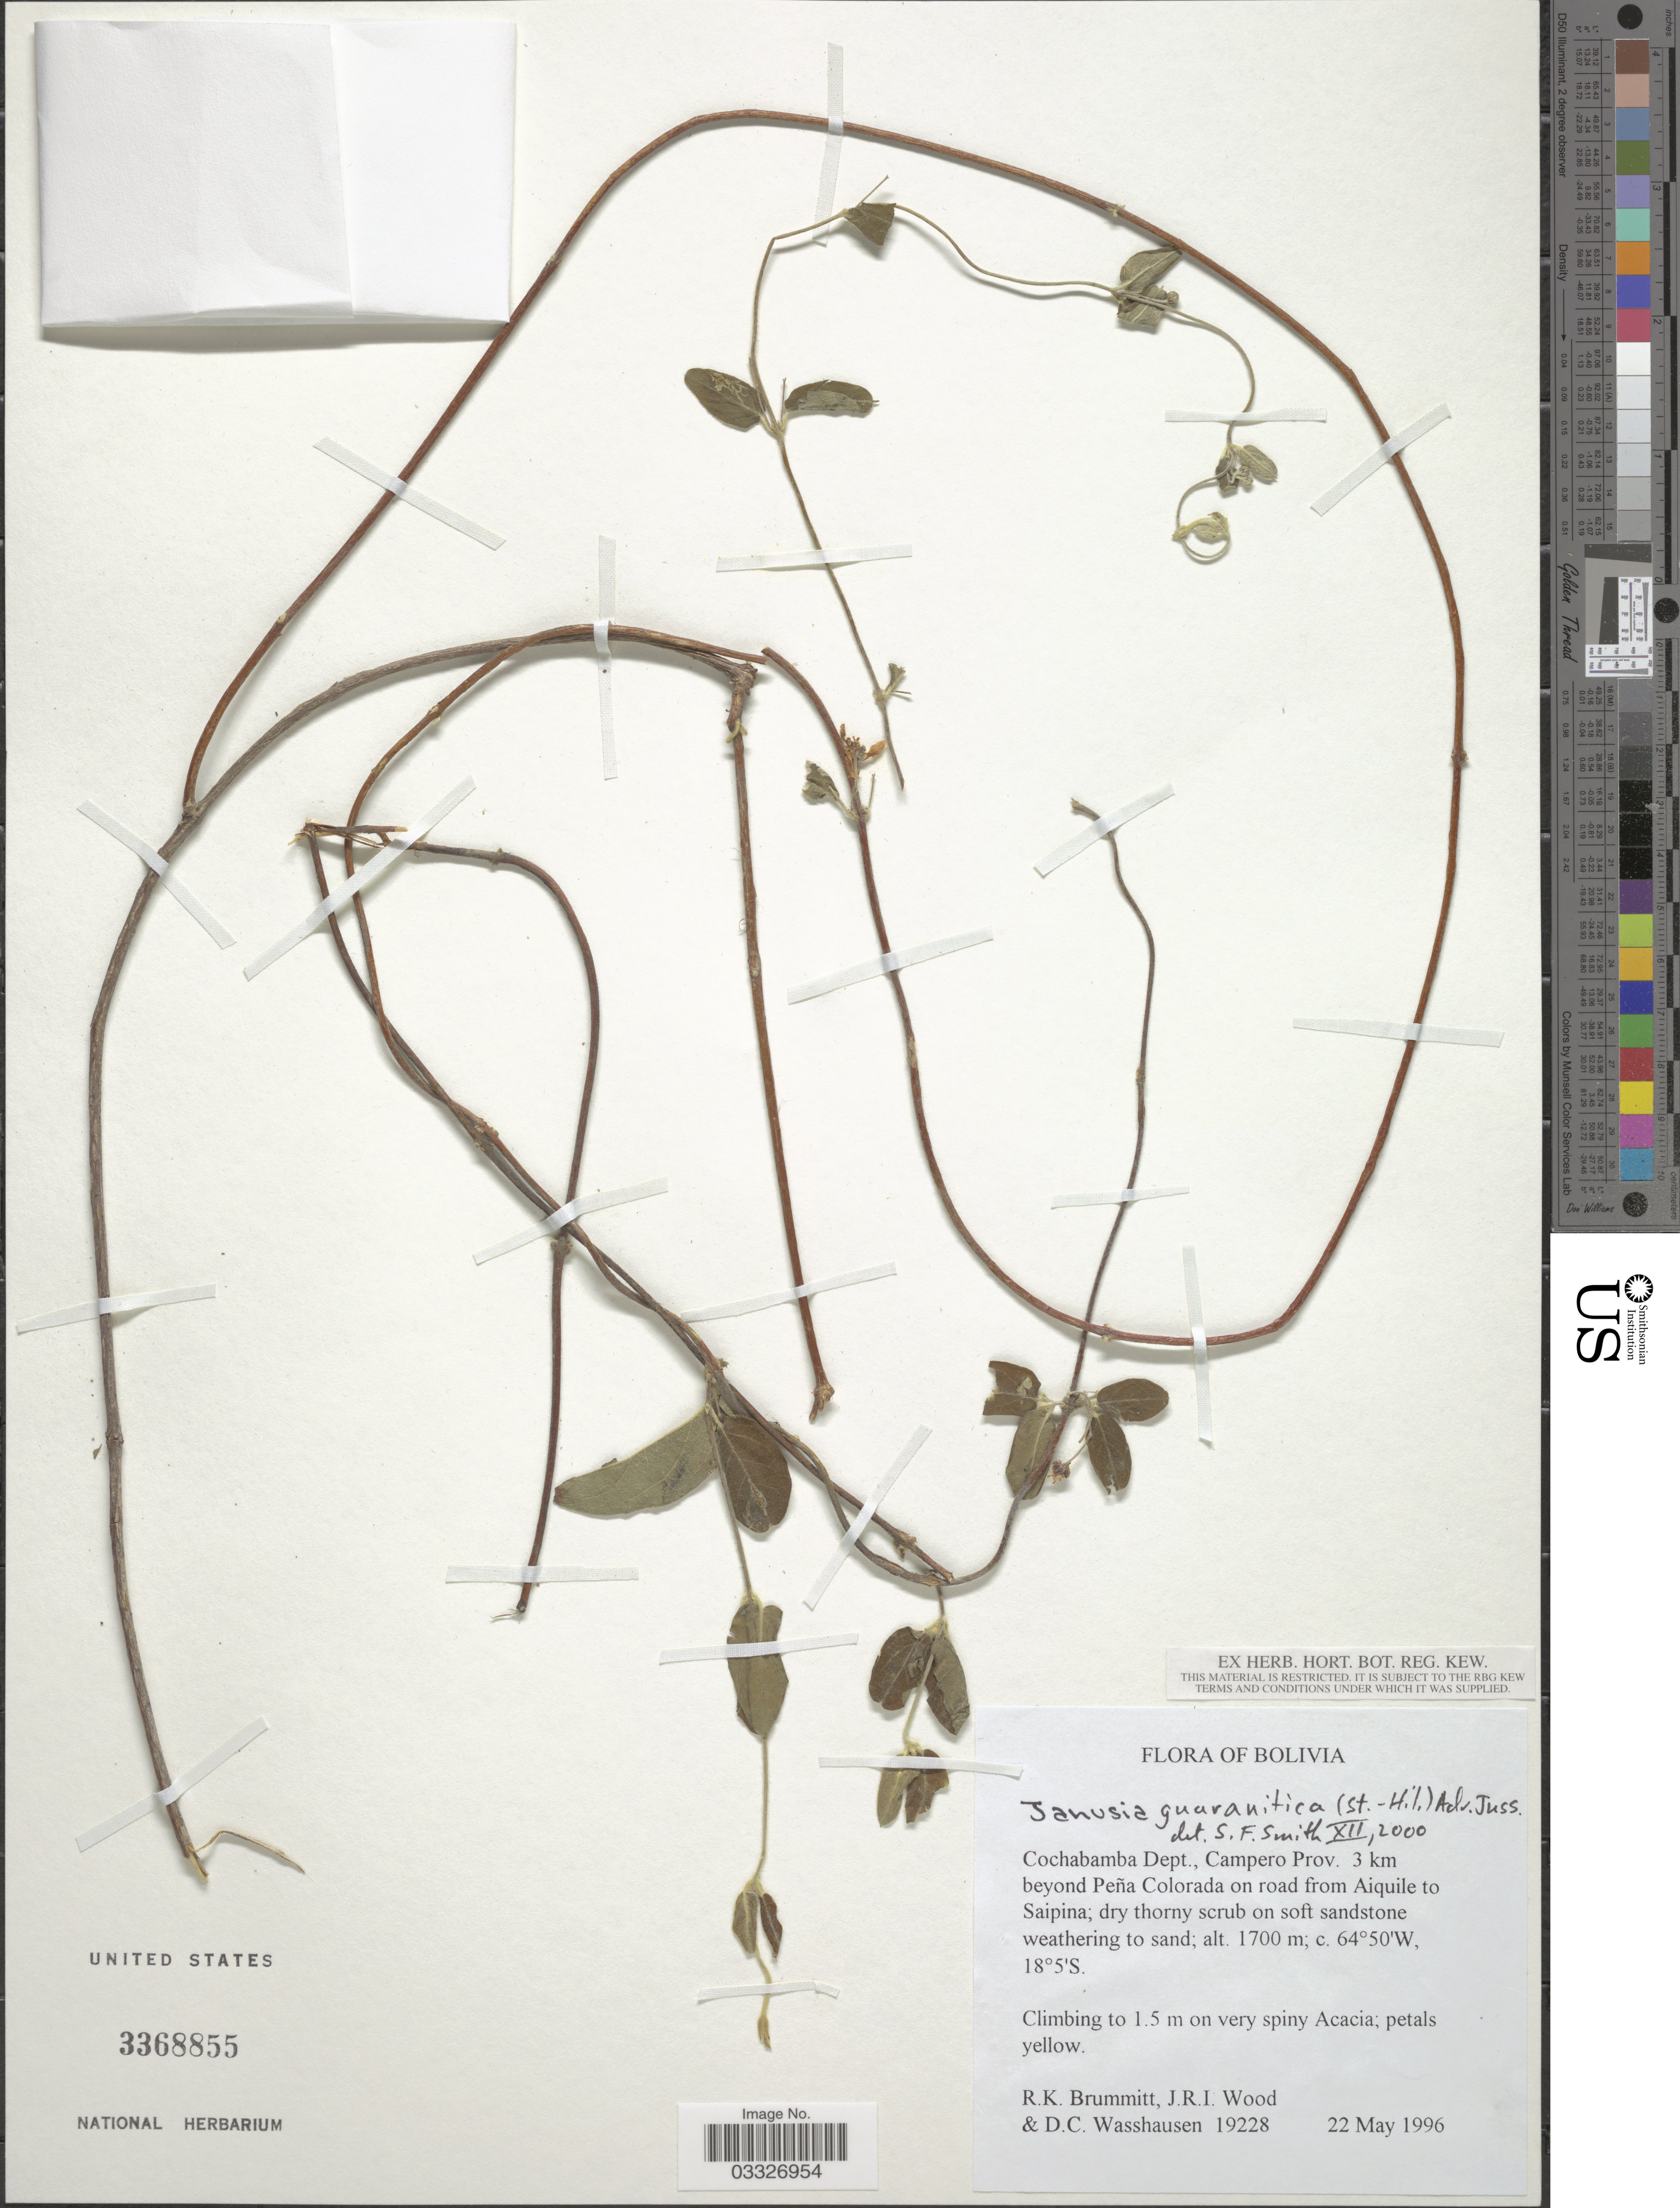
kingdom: Plantae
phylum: Tracheophyta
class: Magnoliopsida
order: Malpighiales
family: Malpighiaceae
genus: Janusia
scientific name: Janusia guaranitica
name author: (A. St.-Hil.) A. Juss.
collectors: R. Brummitt, J. R. I. Wood & D. C. Wasshausen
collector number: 19228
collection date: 1996-05-22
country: Bolivia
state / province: Cochabamba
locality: Cochabamba Dept., Campero Prov. 3 km beyond Peña Colorada on road from Aiquile to Saipina.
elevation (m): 1700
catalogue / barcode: US 3368855